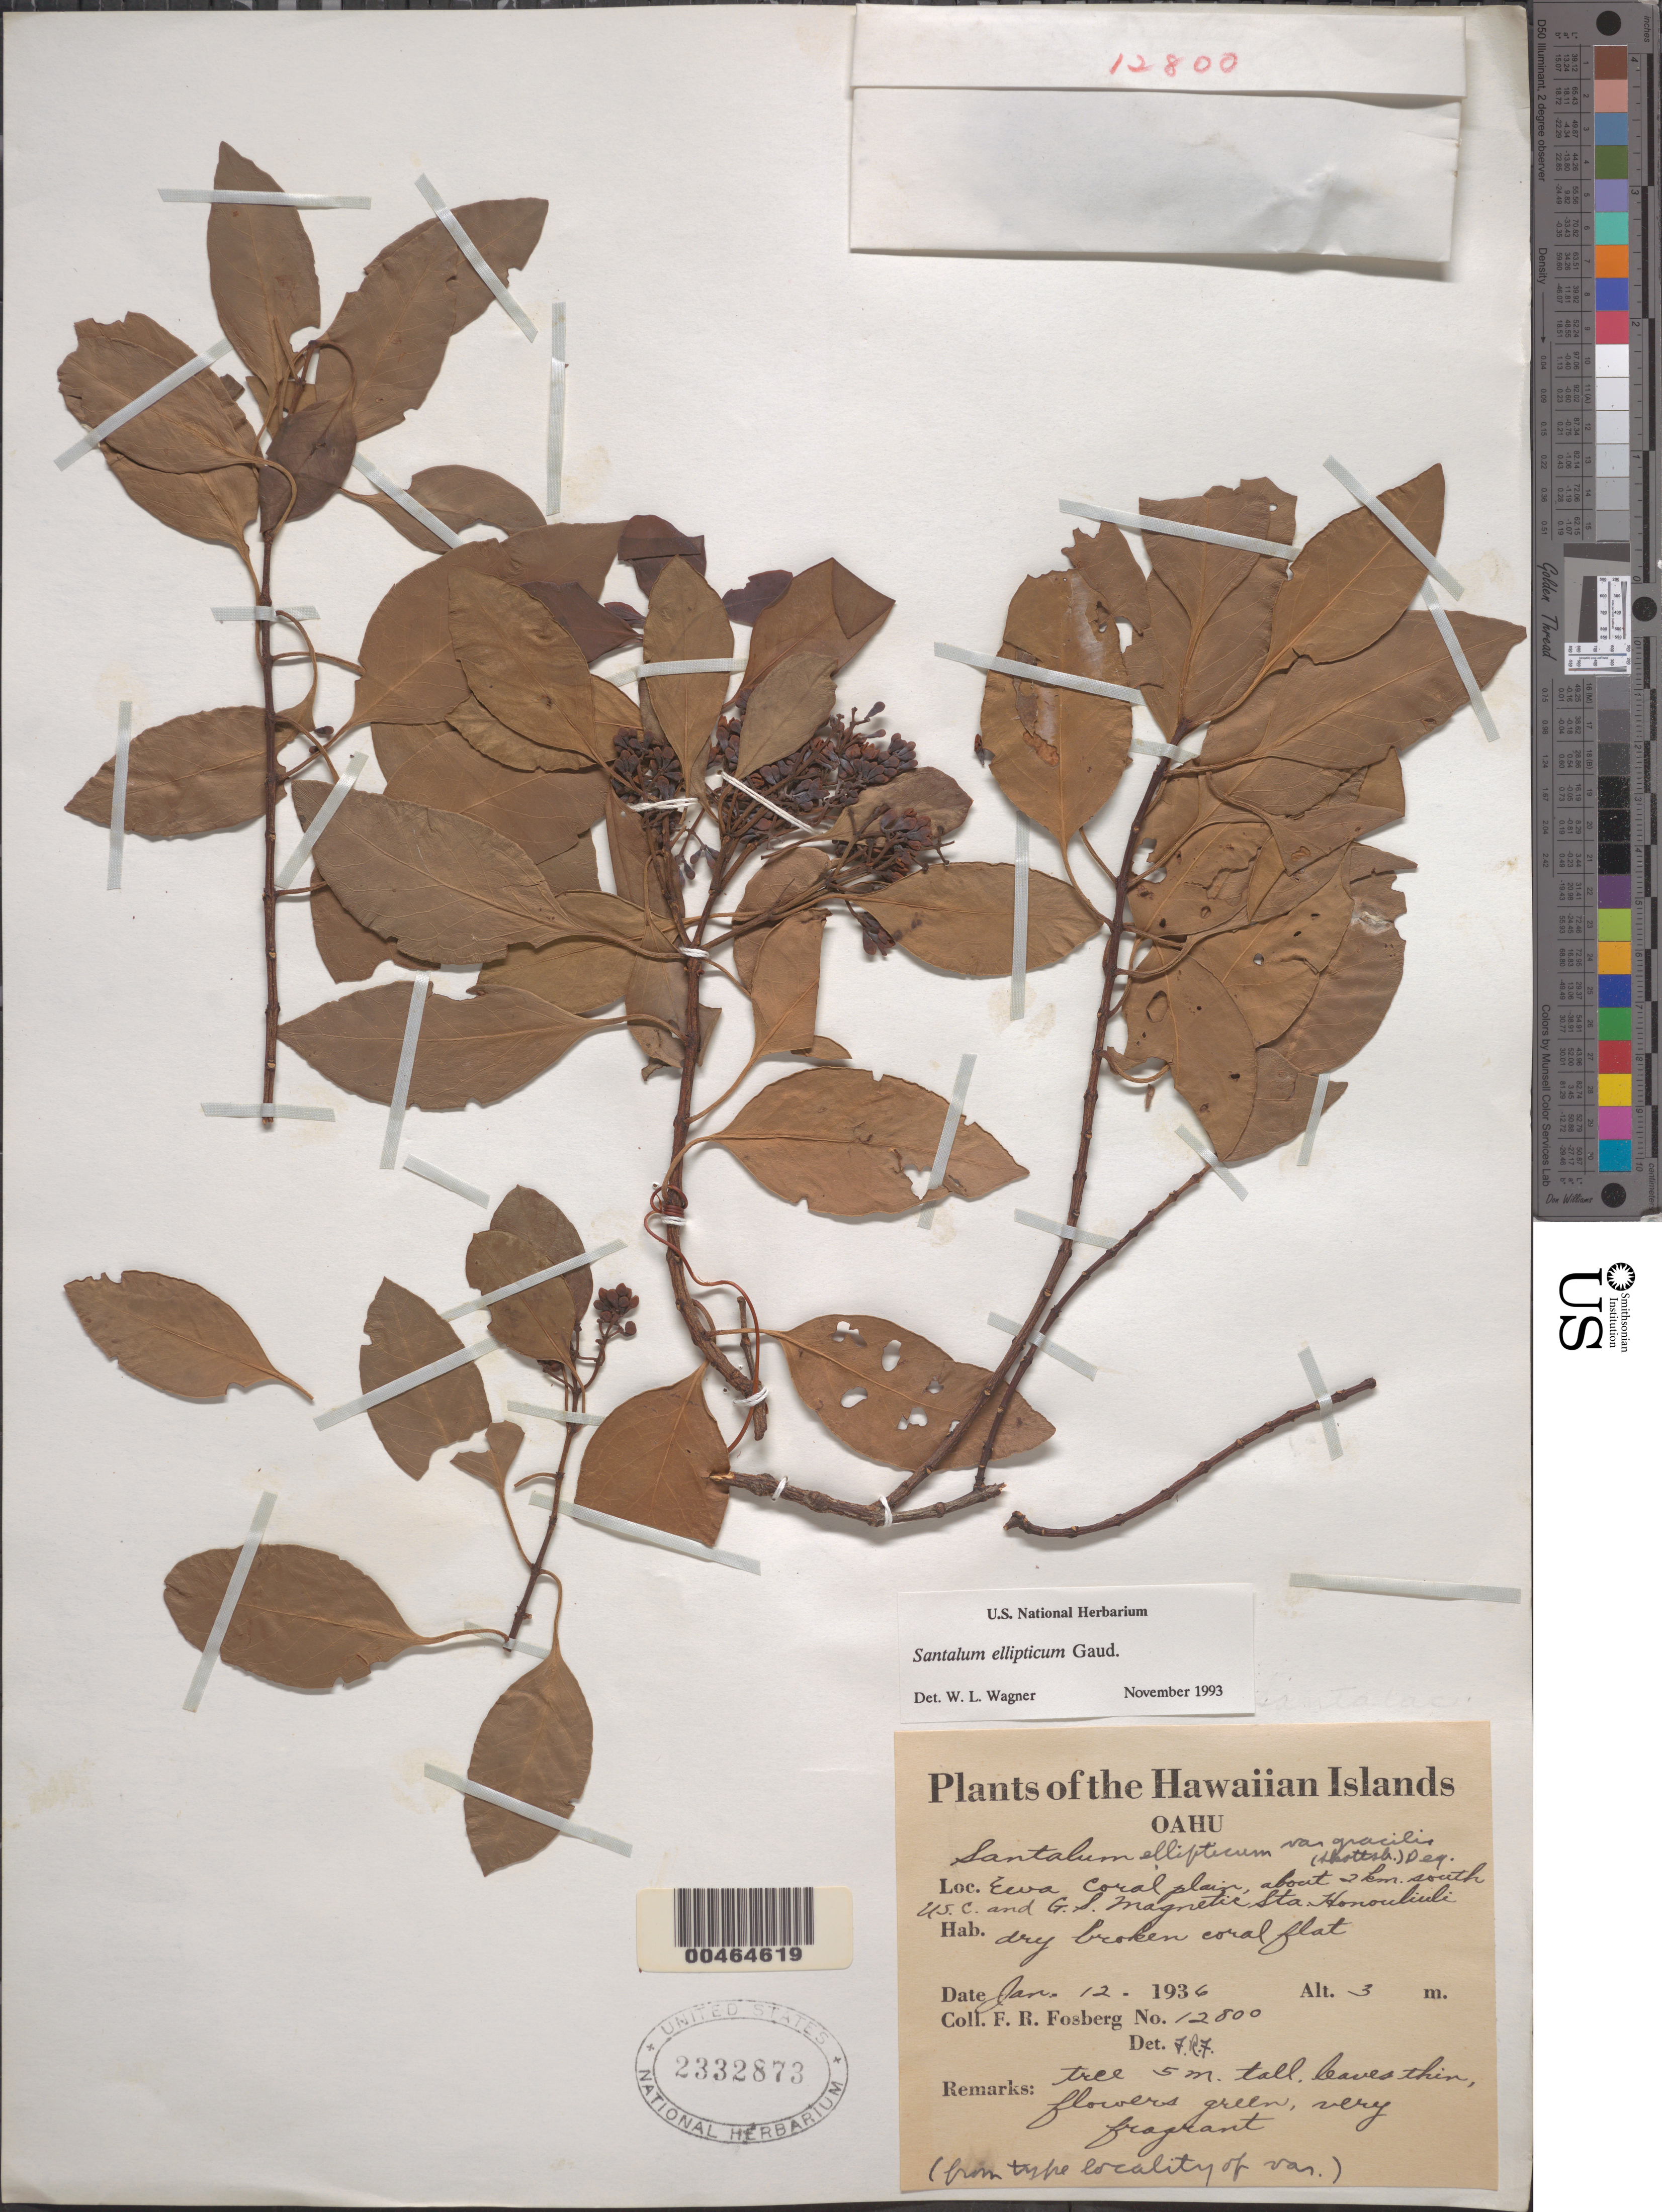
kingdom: Plantae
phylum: Tracheophyta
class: Magnoliopsida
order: Santalales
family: Santalaceae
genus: Santalum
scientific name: Santalum ellipticum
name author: Gaudich.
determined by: Wagner, W. L., (BOT), Smithsonian Institution - National Museum of Natural History (UNITED STATES)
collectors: F. R. Fosberg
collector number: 12800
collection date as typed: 12 Jan 1936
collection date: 1936-01-12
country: United States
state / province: Hawaii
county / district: Honolulu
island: Oahu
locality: Ewa Coral Plain, about 2 km S of U.S.C. and G.S. Magnetic Sta., Honouliuli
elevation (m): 3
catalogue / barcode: US 2332873